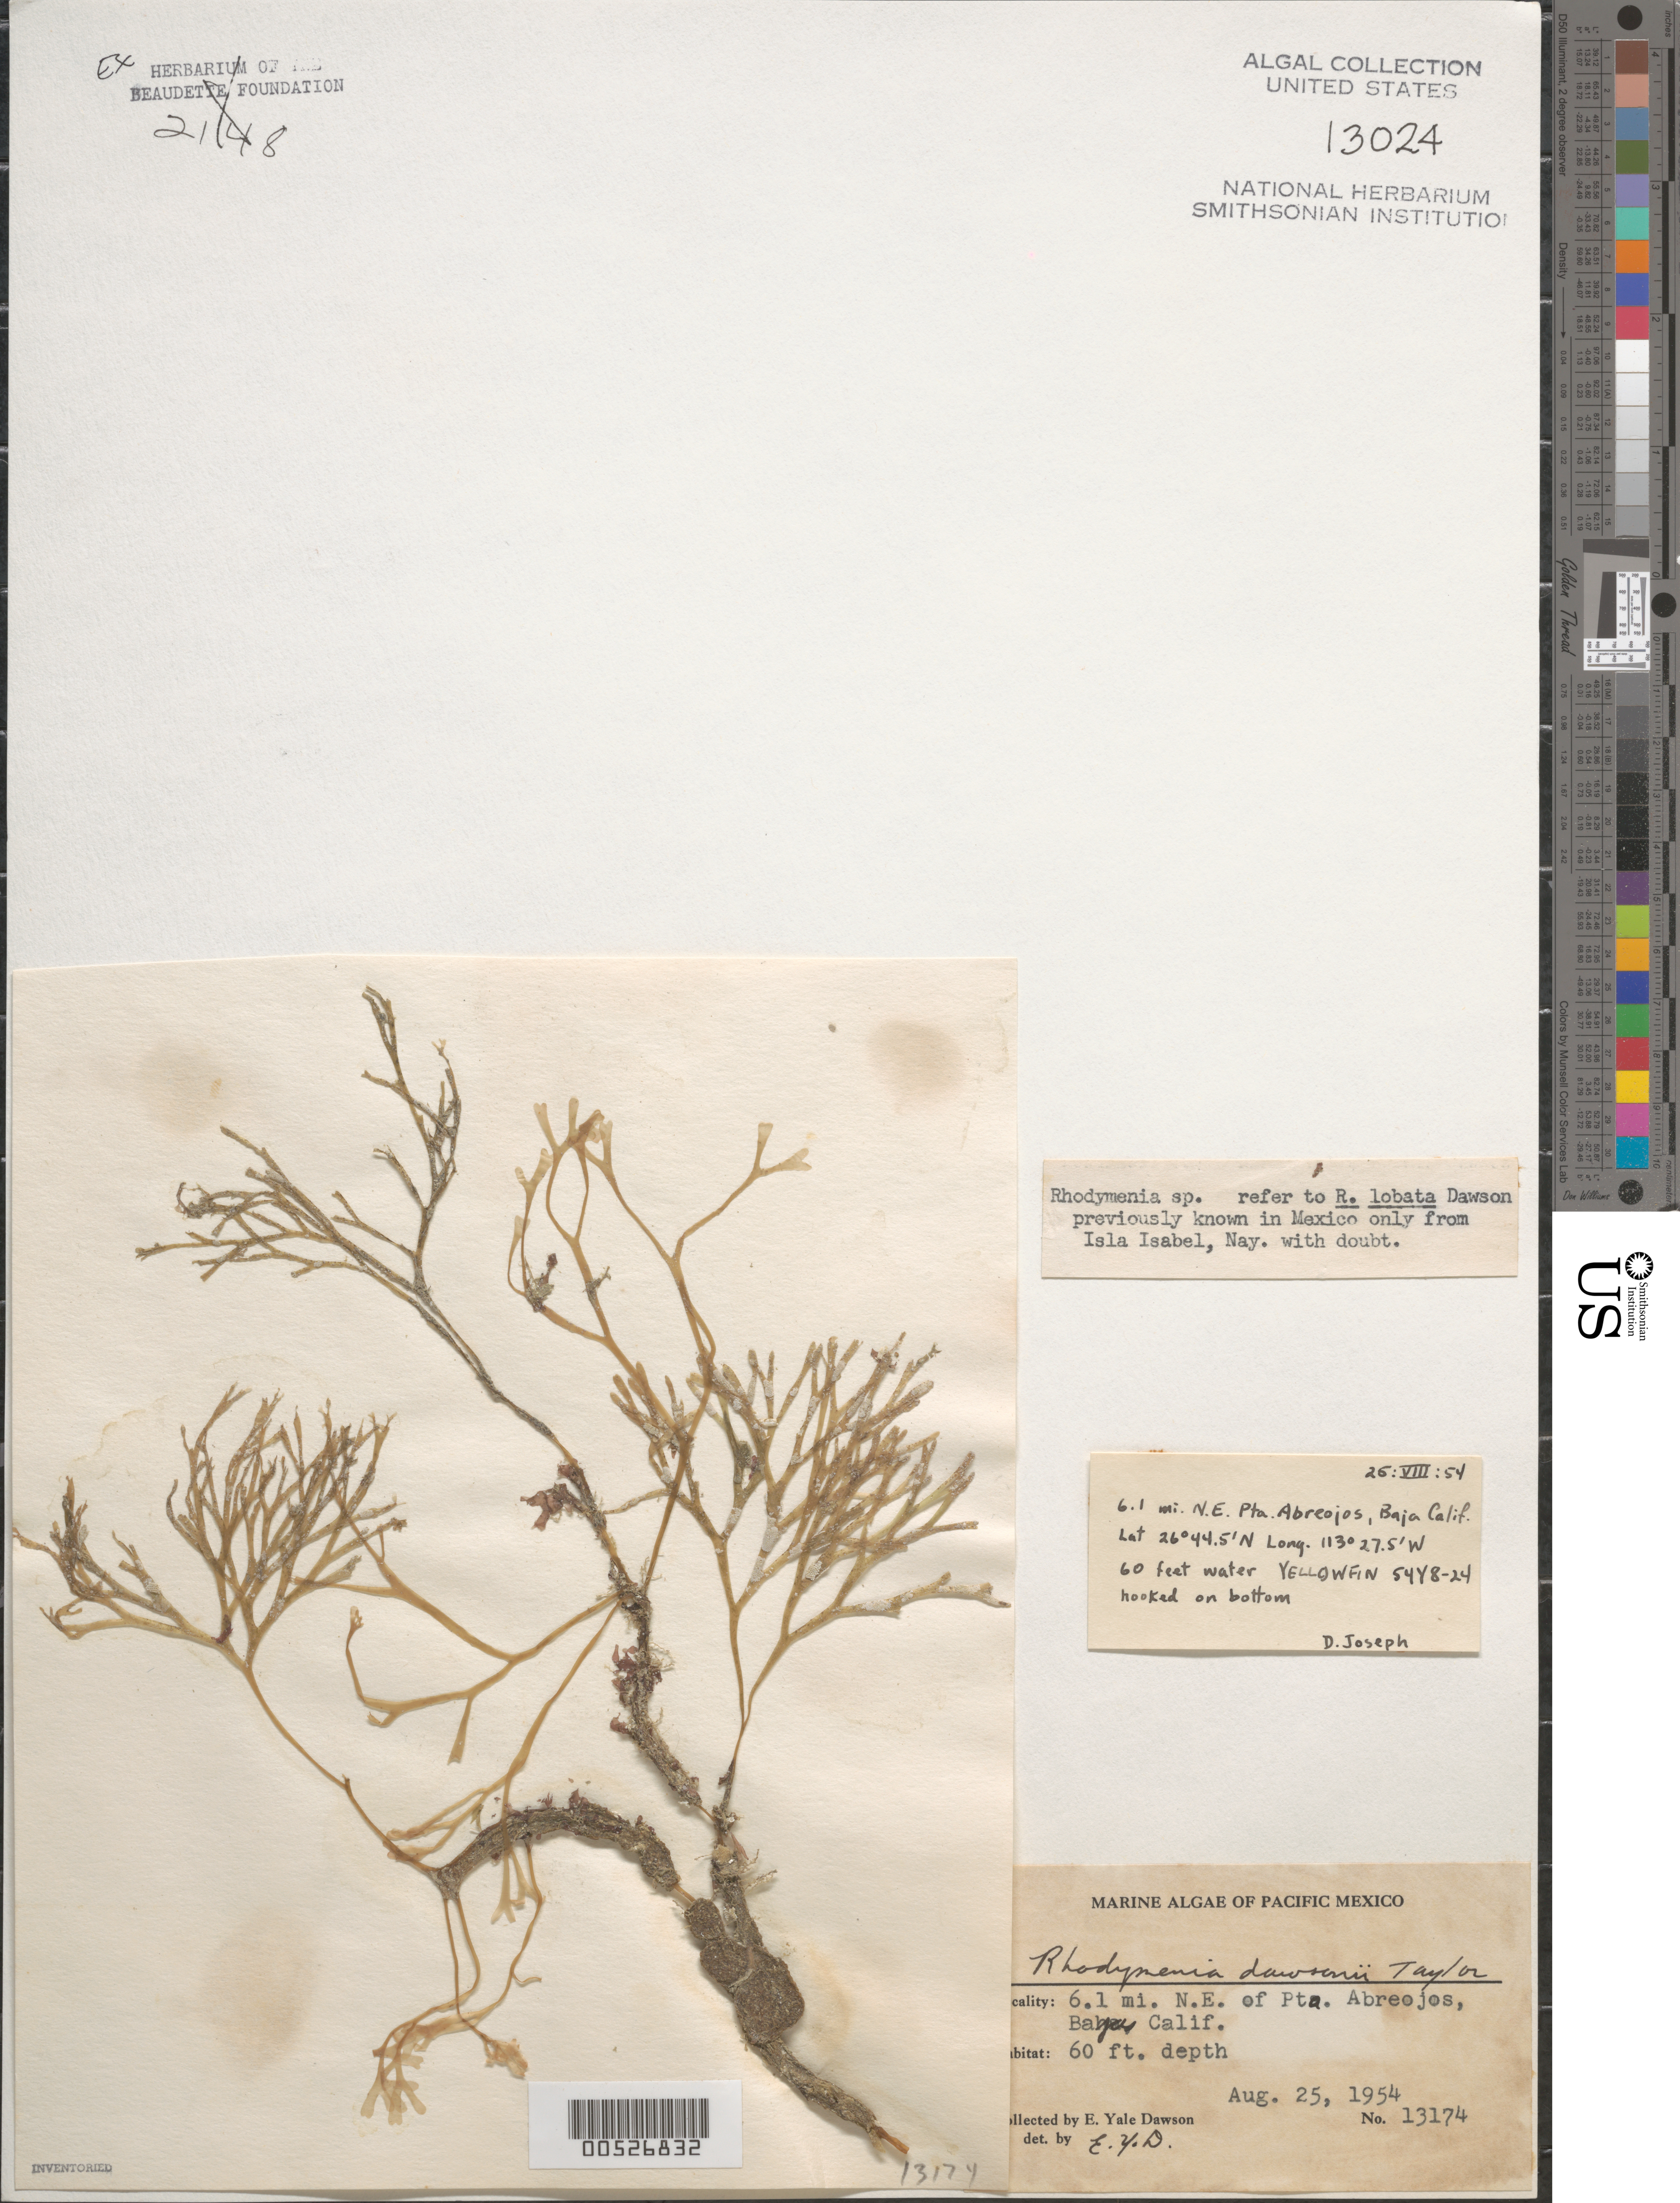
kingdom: Plantae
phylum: Rhodophyta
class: Florideophyceae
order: Rhodymeniales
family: Rhodymeniaceae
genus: Rhodymenia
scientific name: Rhodymenia dawsonii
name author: W.R. Taylor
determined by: Dawson, E. Y.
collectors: E. Y. Dawson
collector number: EYD 13174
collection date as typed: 25 Aug 1954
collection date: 1954-08-25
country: Mexico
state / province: Baja California Sur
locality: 6.1 miles NE of Punta Abreojos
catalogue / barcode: US 13024